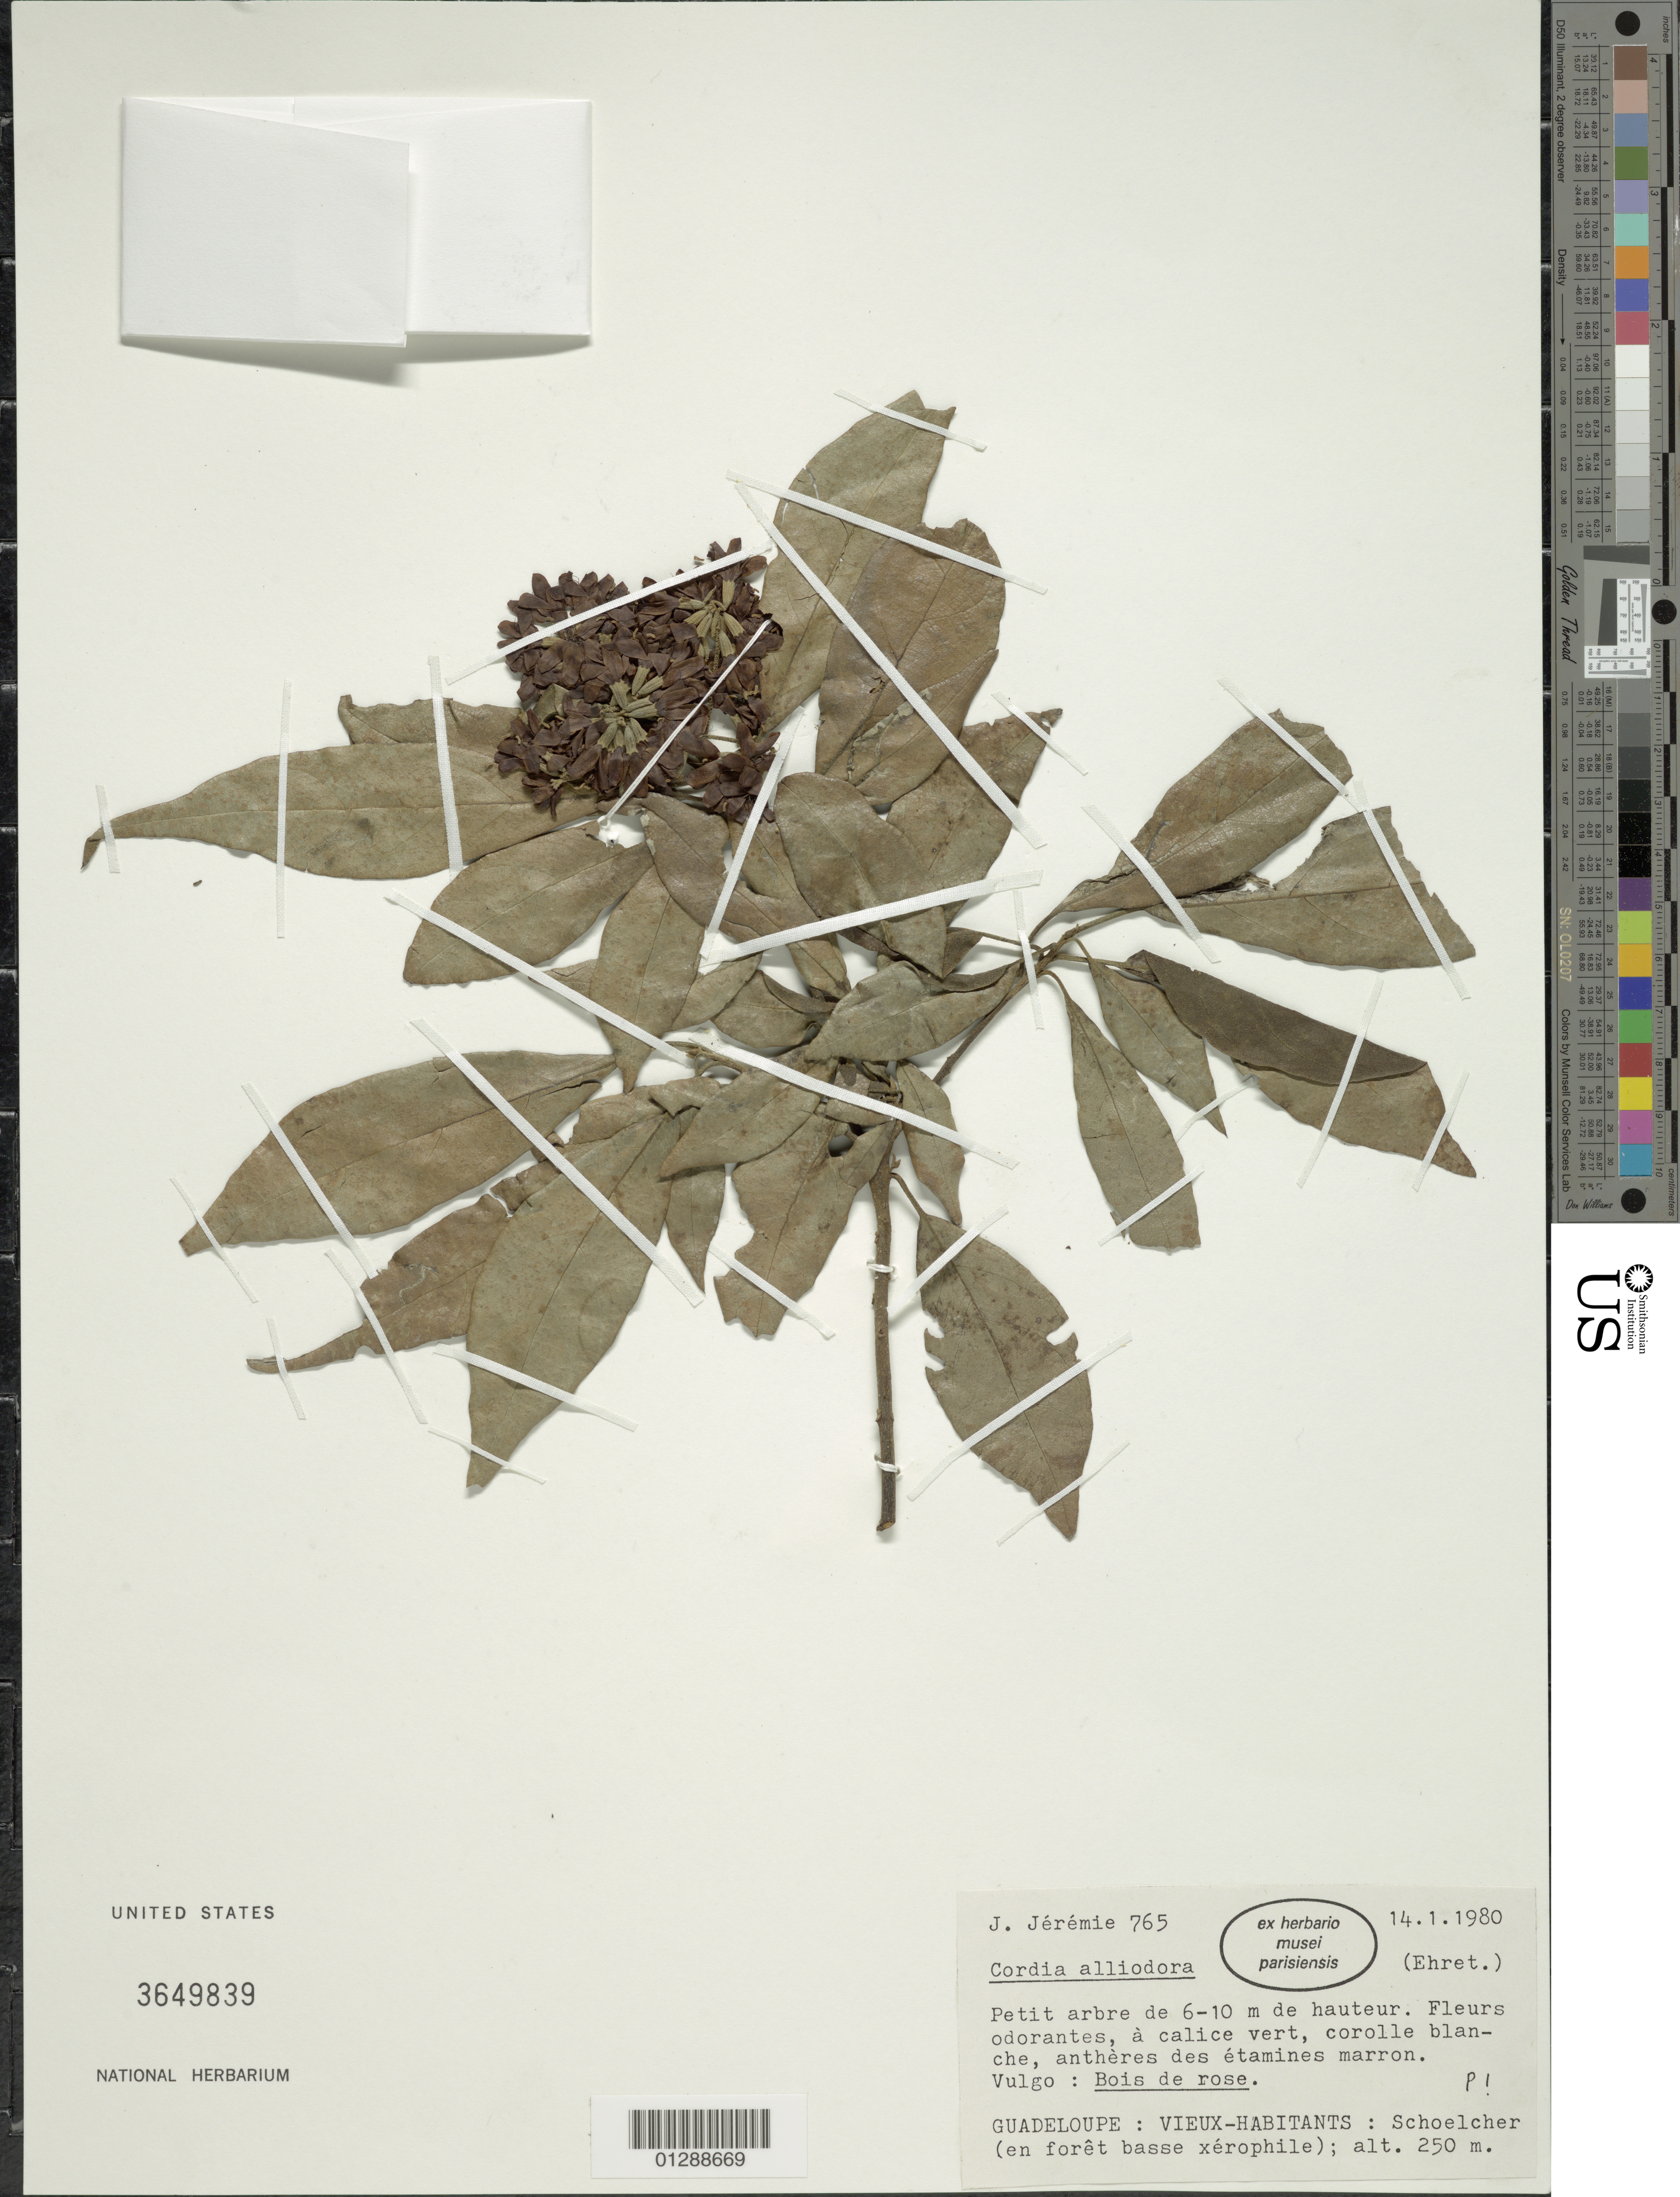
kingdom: Plantae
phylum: Tracheophyta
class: Magnoliopsida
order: Boraginales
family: Cordiaceae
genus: Cordia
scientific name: Cordia alliodora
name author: (Ruiz & Pav.) Oken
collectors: J. Jérémie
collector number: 765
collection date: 1980-01-14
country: Guadeloupe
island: Basse-Terre I.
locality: Vieux-Habitants, Schoelcher.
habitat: En forêt basse xérophile.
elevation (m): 250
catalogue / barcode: US 3649839